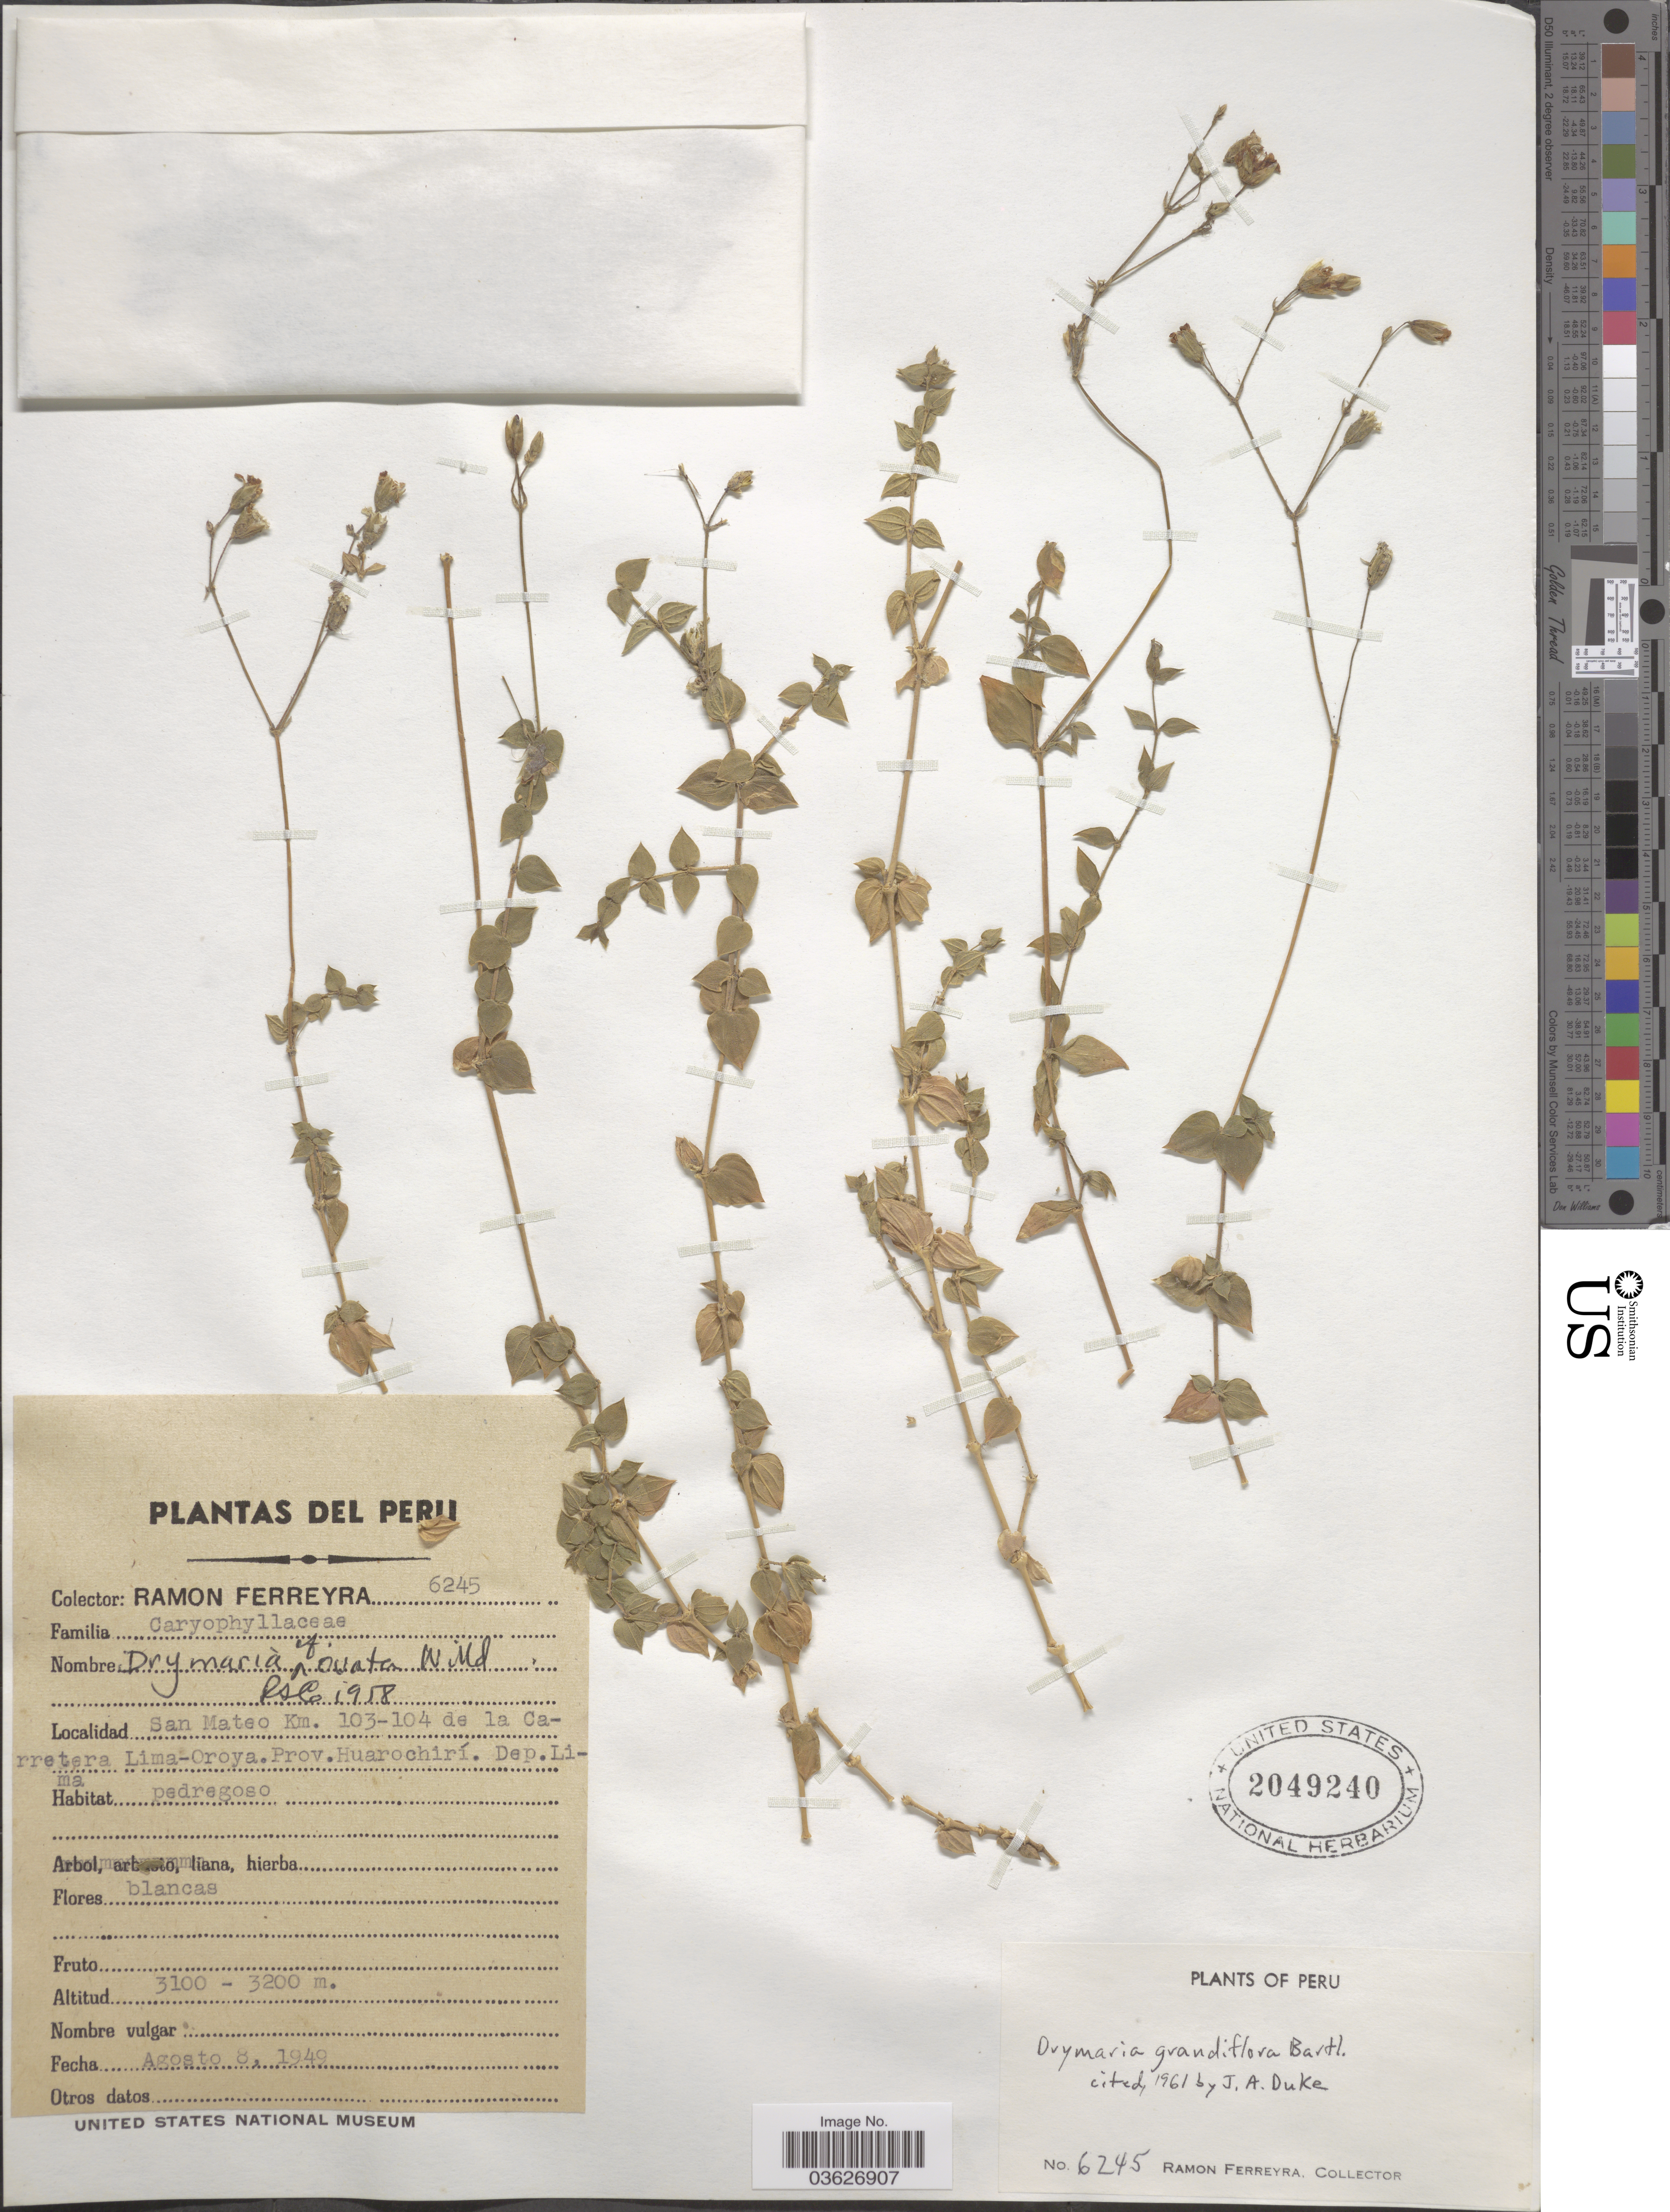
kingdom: Plantae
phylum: Tracheophyta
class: Magnoliopsida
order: Caryophyllales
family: Caryophyllaceae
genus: Drymaria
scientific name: Drymaria grandiflora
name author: Bartl.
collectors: R. A. Ferreyra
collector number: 6245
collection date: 1949-08-08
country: Peru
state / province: Lima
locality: San Mateo Km. 103-104 de la Carretera Lima-Oroya. Prov. Huarochirí. Dep. Lima.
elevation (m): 3100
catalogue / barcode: US 2049240